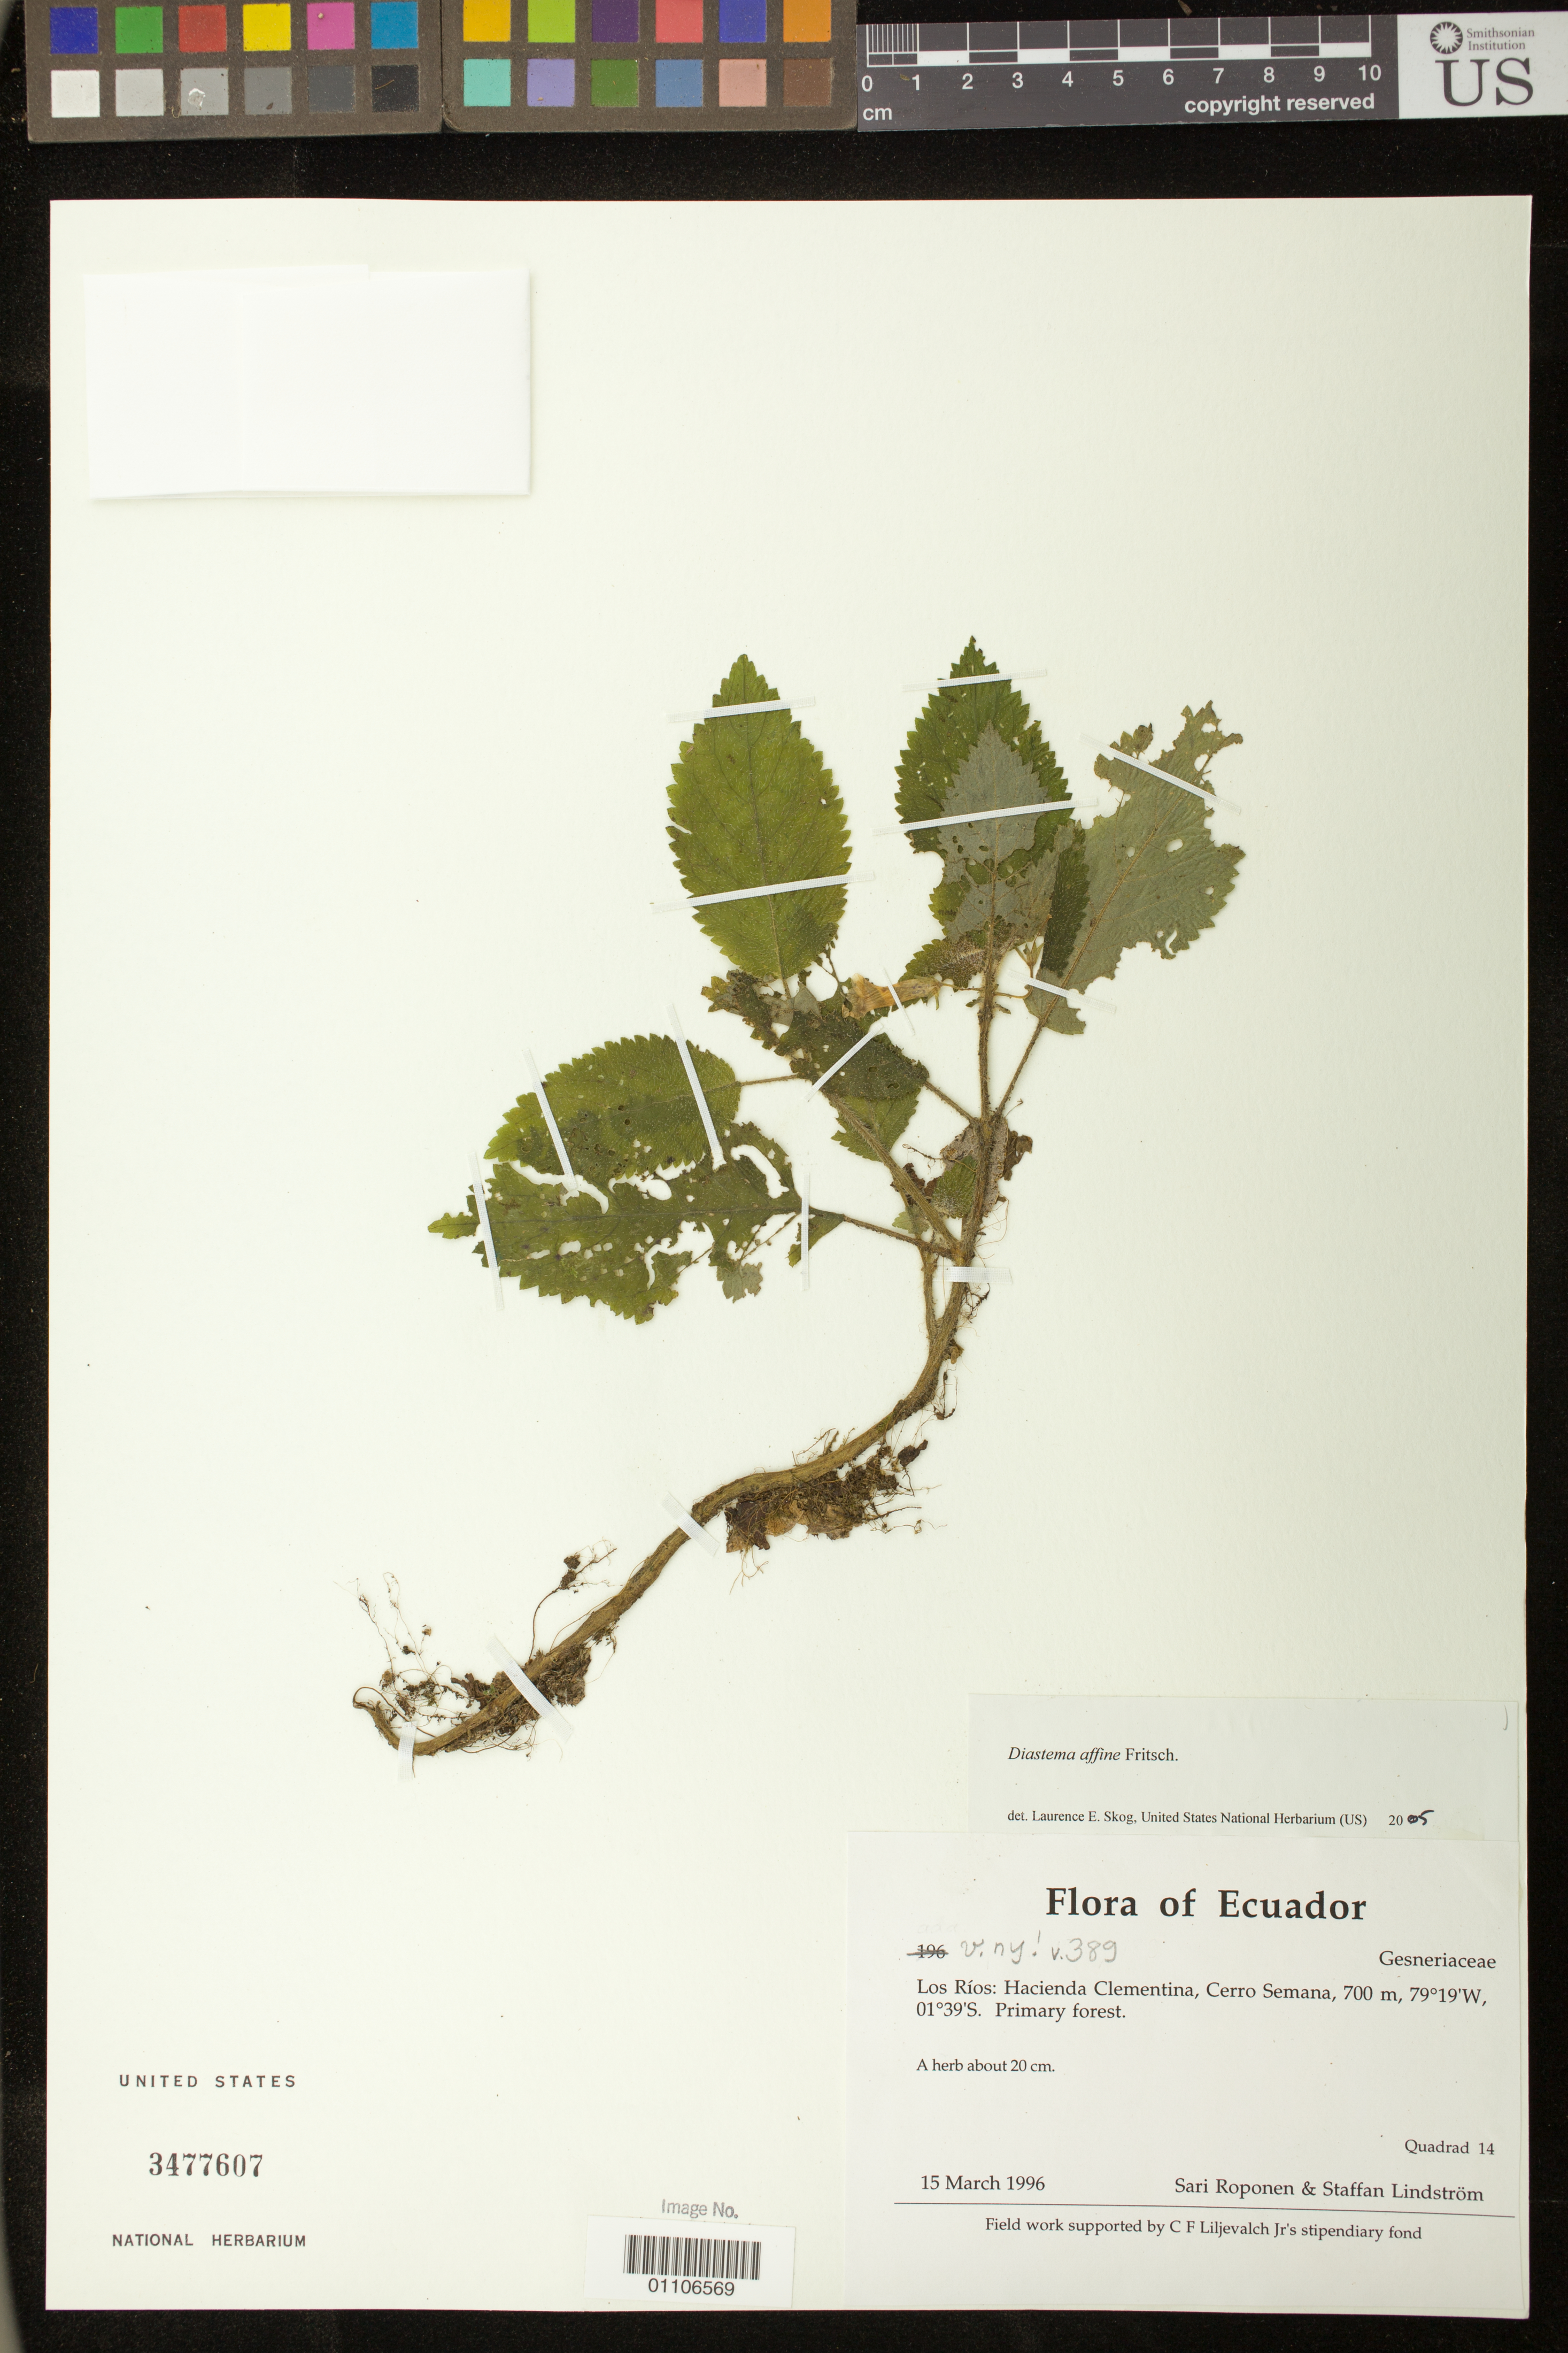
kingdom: Plantae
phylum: Tracheophyta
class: Magnoliopsida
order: Lamiales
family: Gesneriaceae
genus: Diastema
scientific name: Diastema affine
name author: Fritsch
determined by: Skog, Laurence E.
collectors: S. Roponen & S. Lindstrom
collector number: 389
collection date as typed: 15 Mar 1996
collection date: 1996-03-15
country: Ecuador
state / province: Los Ríos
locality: Los Ríos: Hacienda Clementina, Cerro Semana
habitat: Primary forest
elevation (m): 700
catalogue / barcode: US 3477607